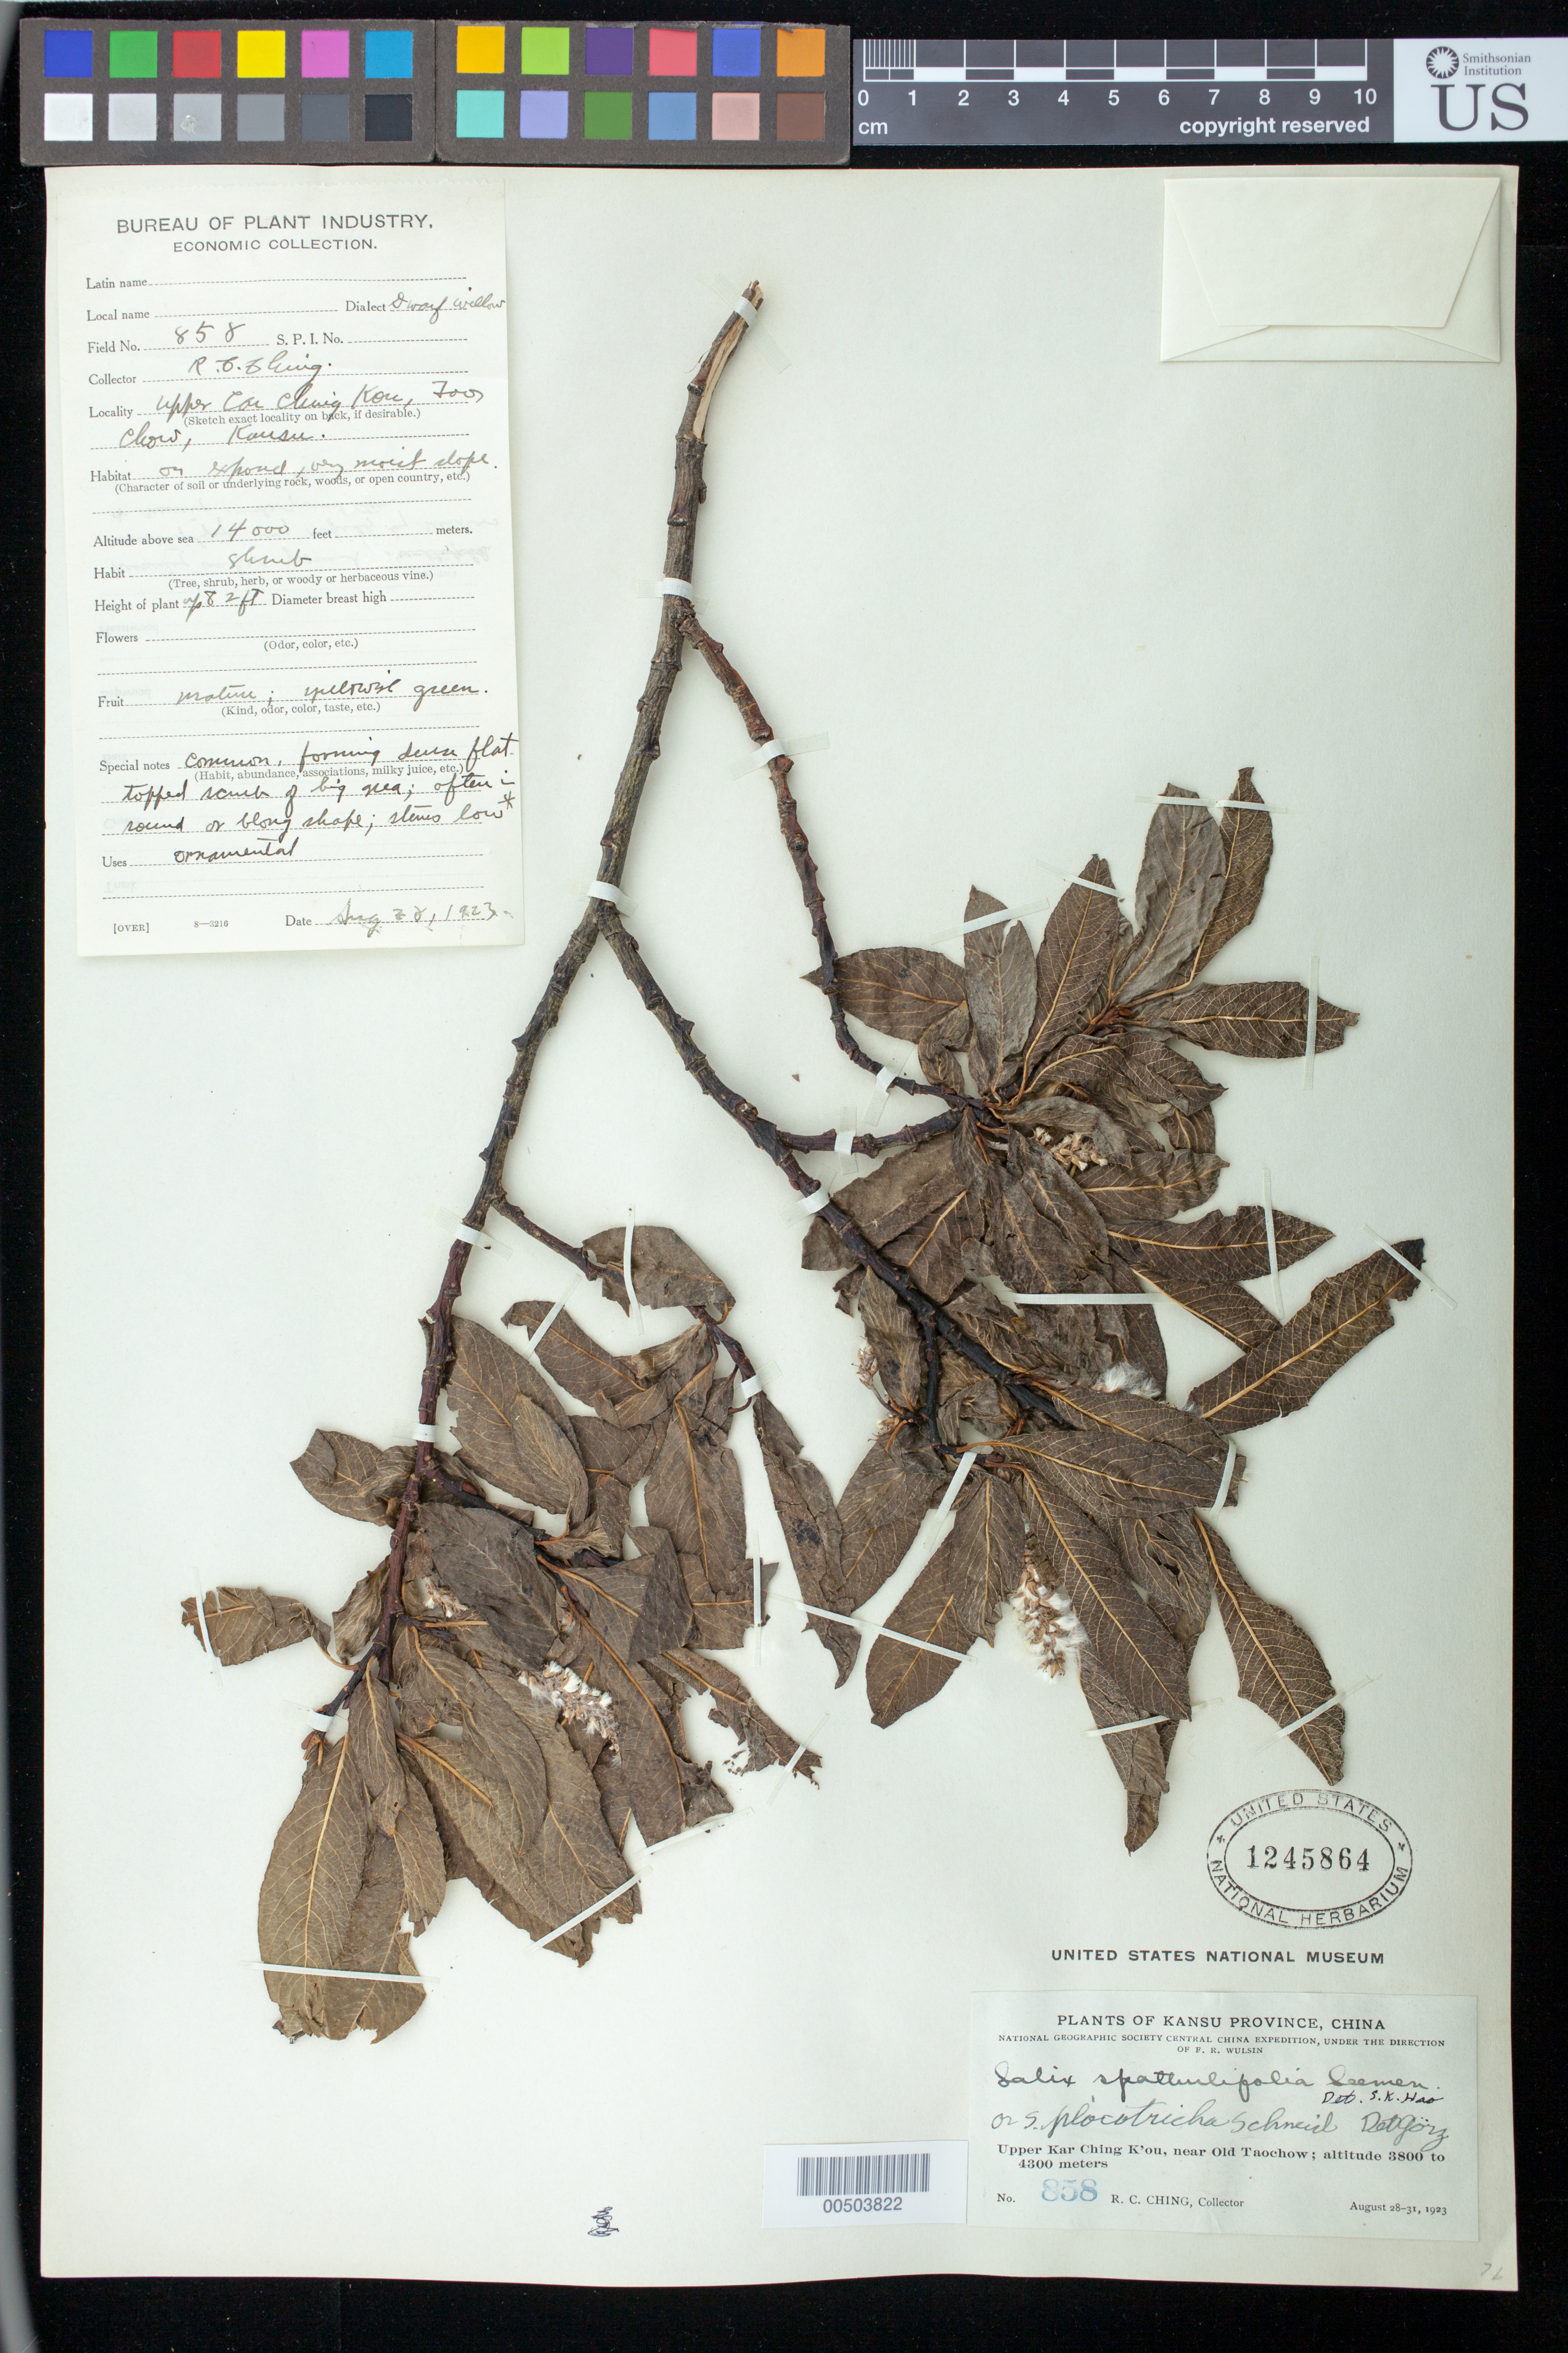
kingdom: Plantae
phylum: Tracheophyta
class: Magnoliopsida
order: Malpighiales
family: Salicaceae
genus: Salix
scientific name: Salix spathulifolia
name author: Seem.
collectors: R. C. Ching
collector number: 858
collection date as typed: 28 Aug 1923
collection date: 1923-08-28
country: China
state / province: Gansu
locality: Upper Kar ching K'ou, near Old Taochow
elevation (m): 3800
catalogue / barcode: US 1245864